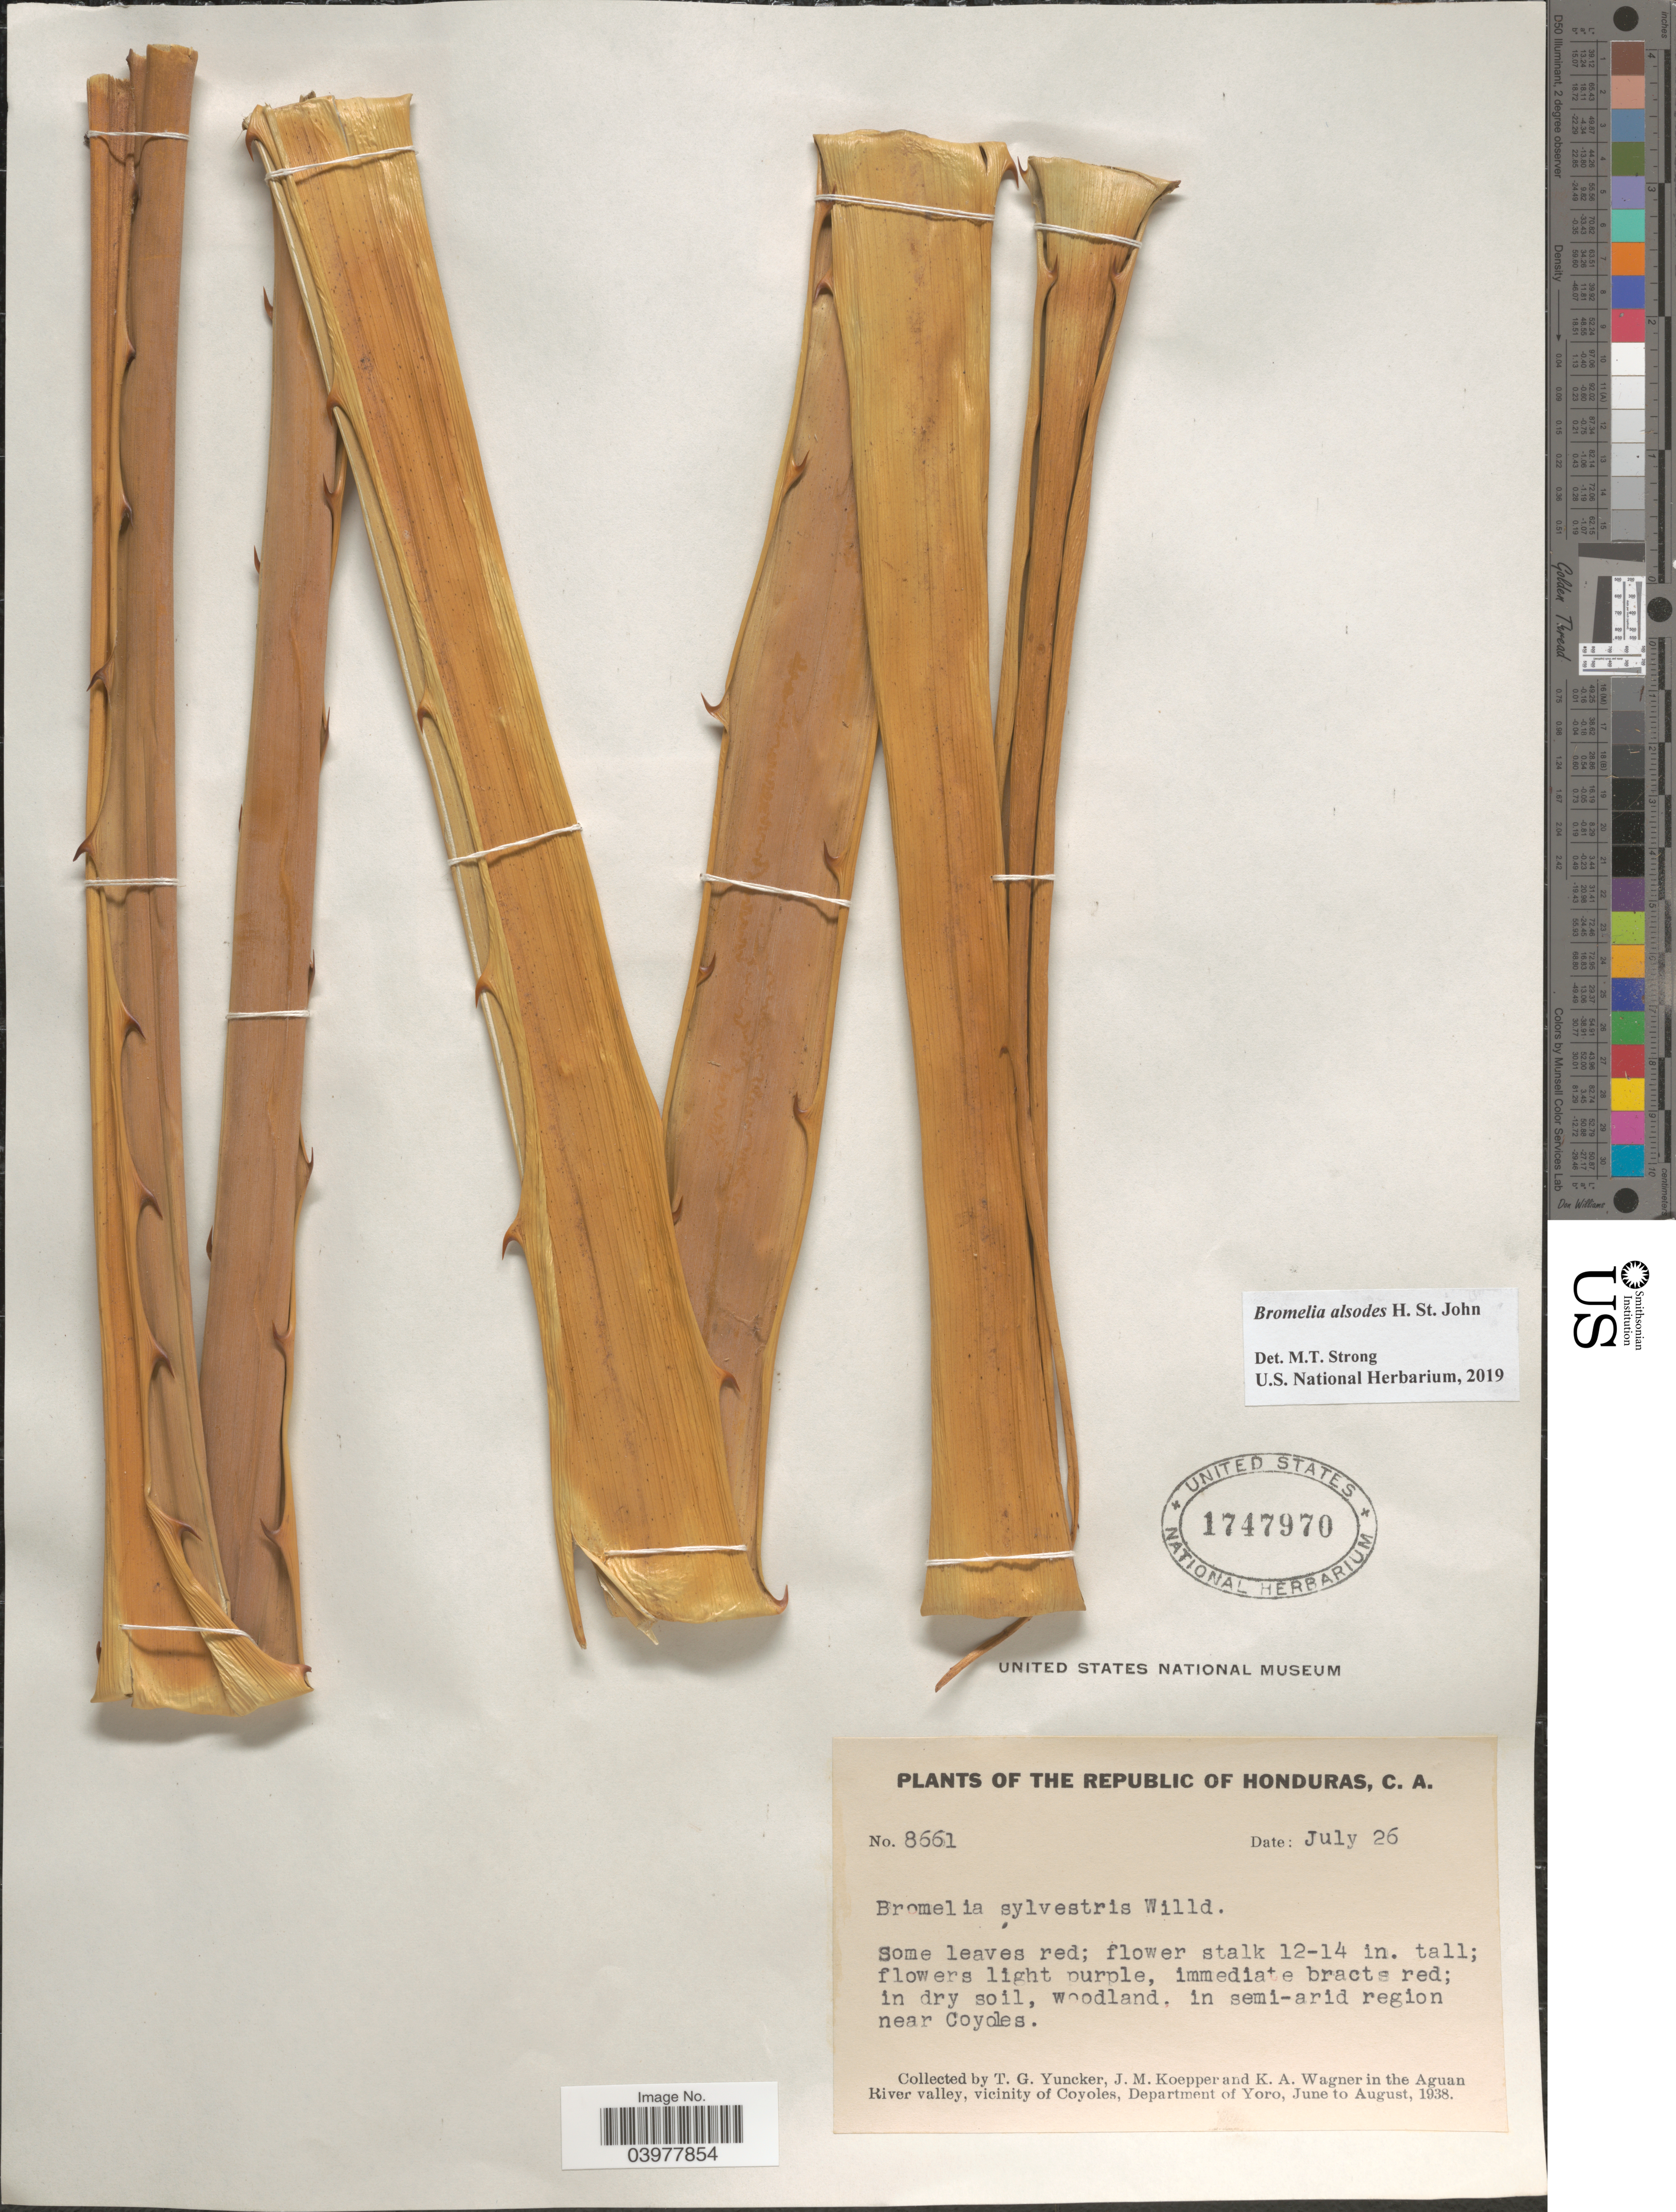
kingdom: Plantae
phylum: Tracheophyta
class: Liliopsida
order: Poales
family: Bromeliaceae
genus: Bromelia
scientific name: Bromelia alsodes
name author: H. St. John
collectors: T. G. Yuncker, J. M. Koepper & K. A. Wagner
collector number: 8661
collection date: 1938-07-26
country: Honduras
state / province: Yoro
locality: The Republic of Honduras. In semi-arid region near Coyoles. In the Aguan River valley, vicinity of Coyoles, Department of Yoro.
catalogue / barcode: US 1747970